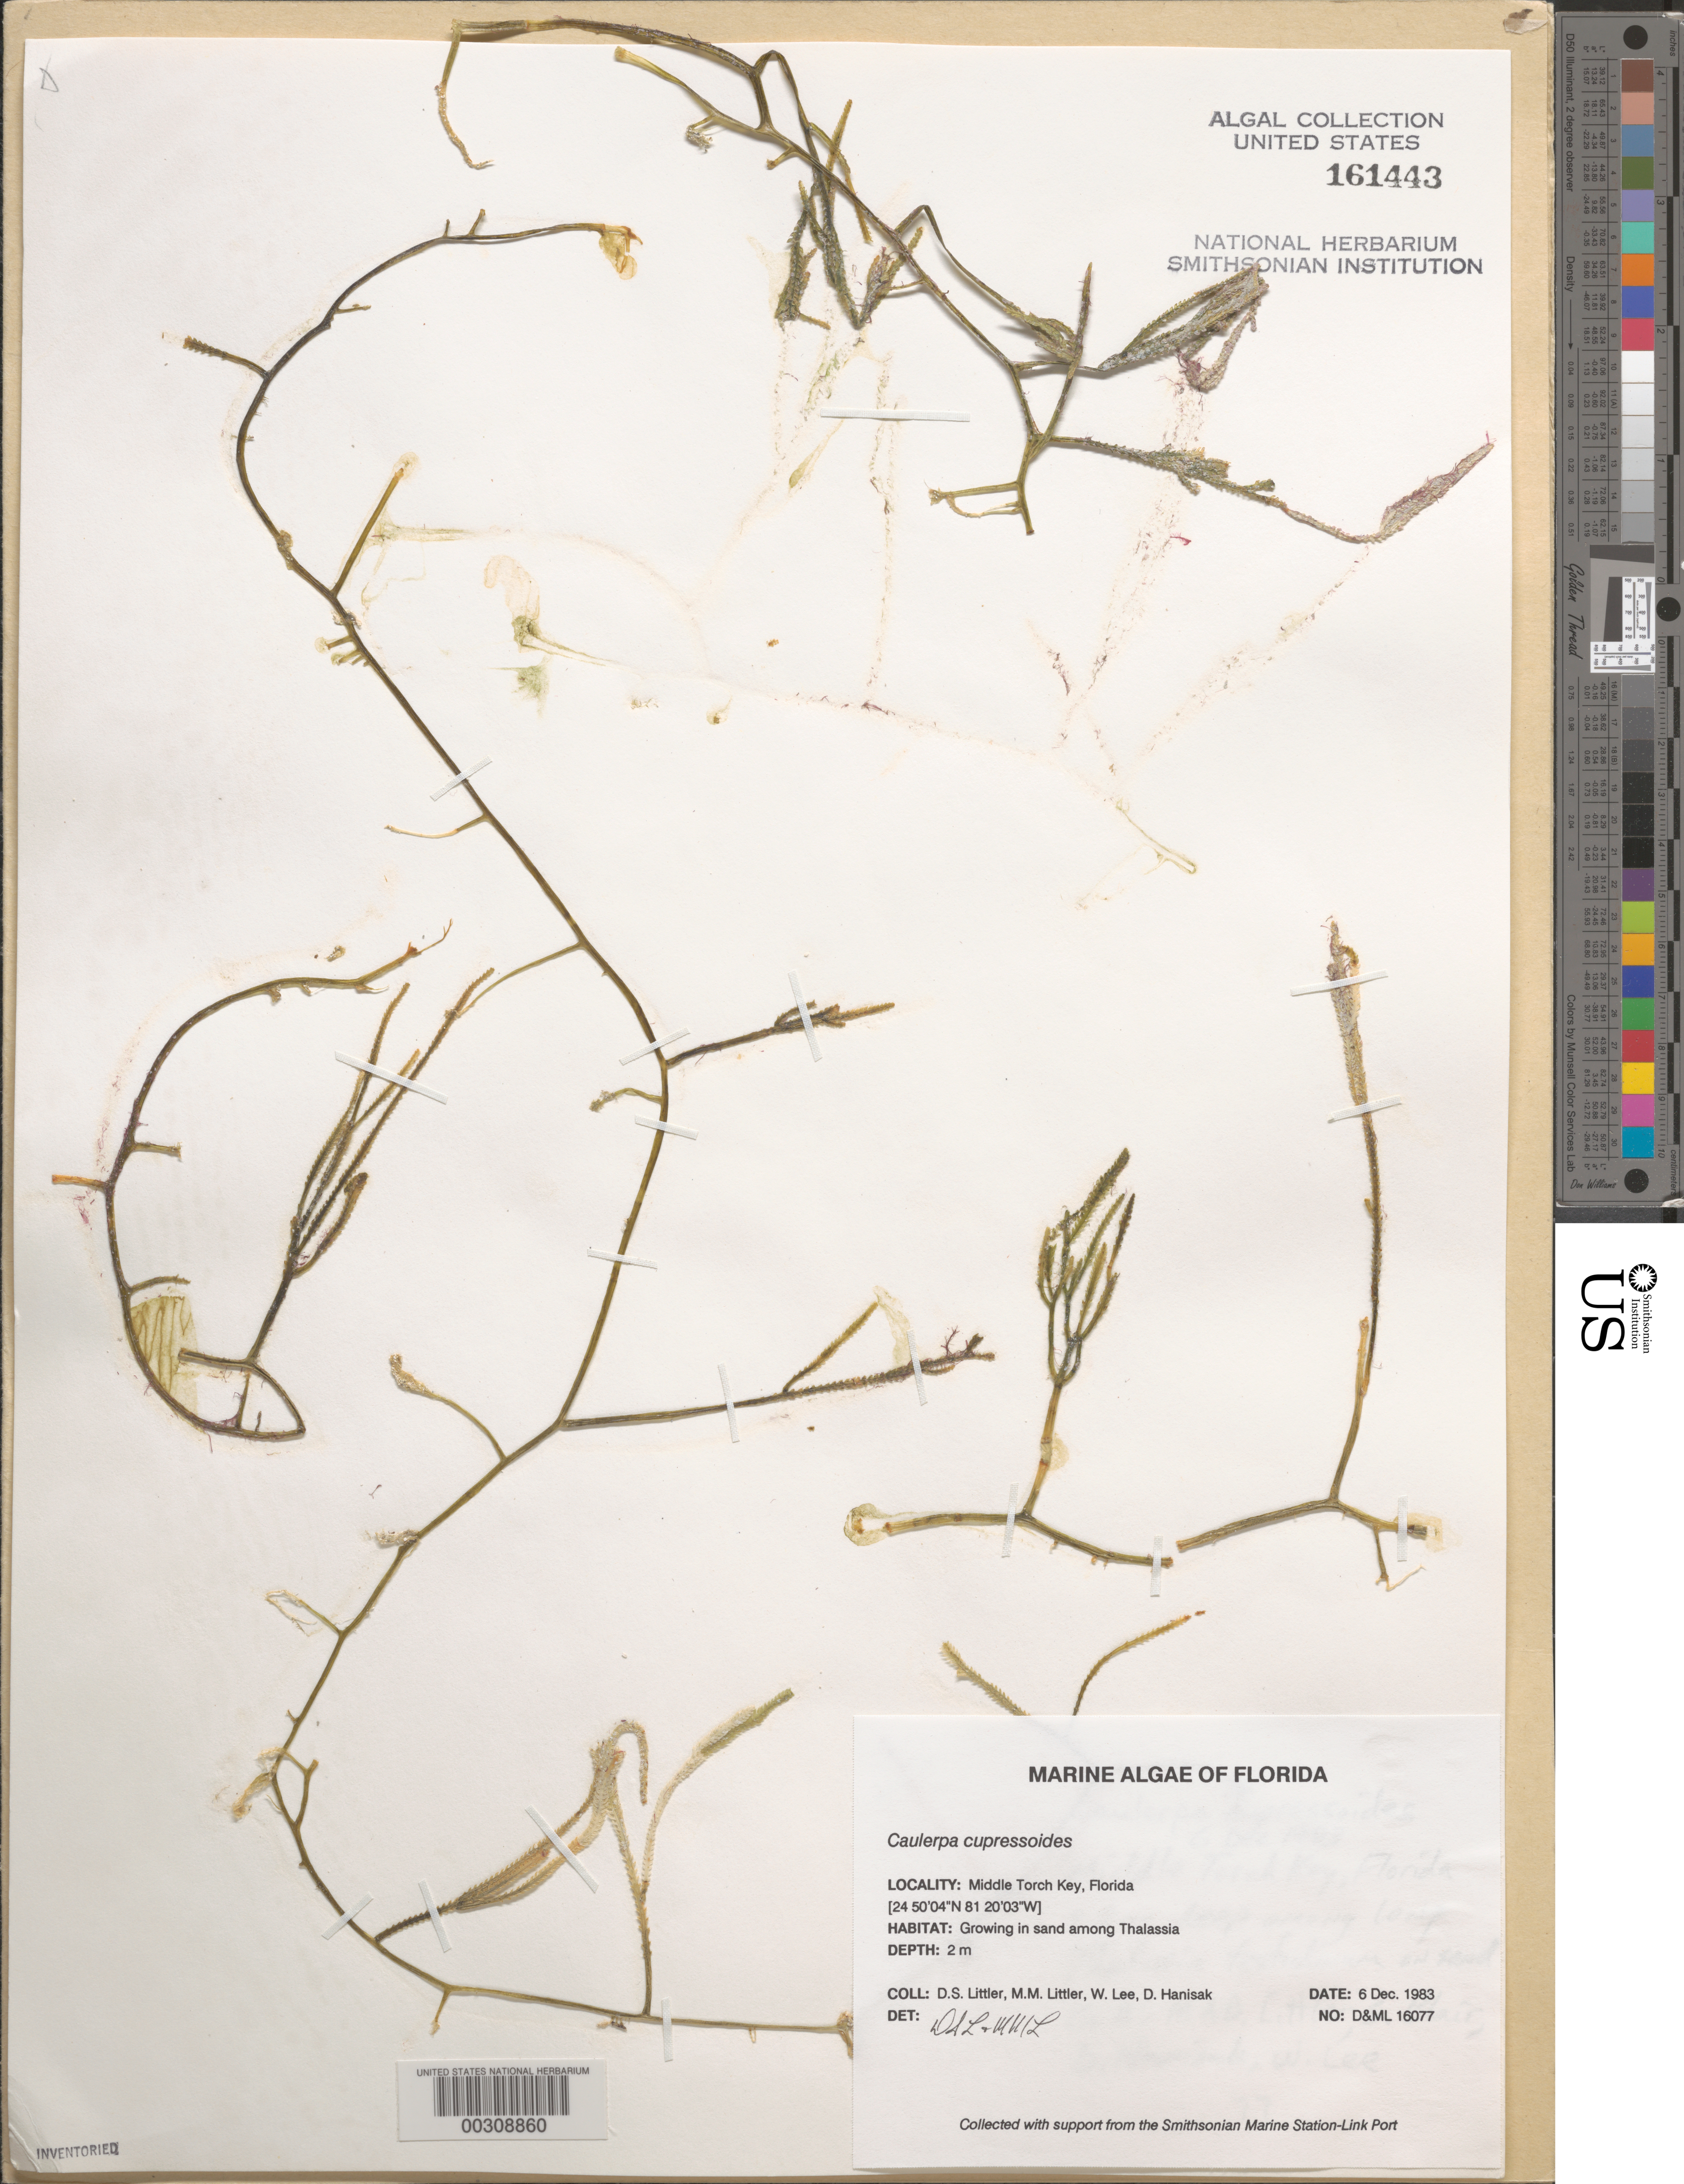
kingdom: Plantae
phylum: Chlorophyta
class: Ulvophyceae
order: Bryopsidales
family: Caulerpaceae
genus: Caulerpa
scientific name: Caulerpa cupressoides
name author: (Vahl) C. Agardh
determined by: Littler, D. S.; Littler, M. M.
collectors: D. S. Littler, M. M. Littler, W. Lee & M. Hanisak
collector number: D&ML 16077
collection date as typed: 06 Dec 1983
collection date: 1983-12-06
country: United States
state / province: Florida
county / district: Monroe County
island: Middle Torch Key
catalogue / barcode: US 161443